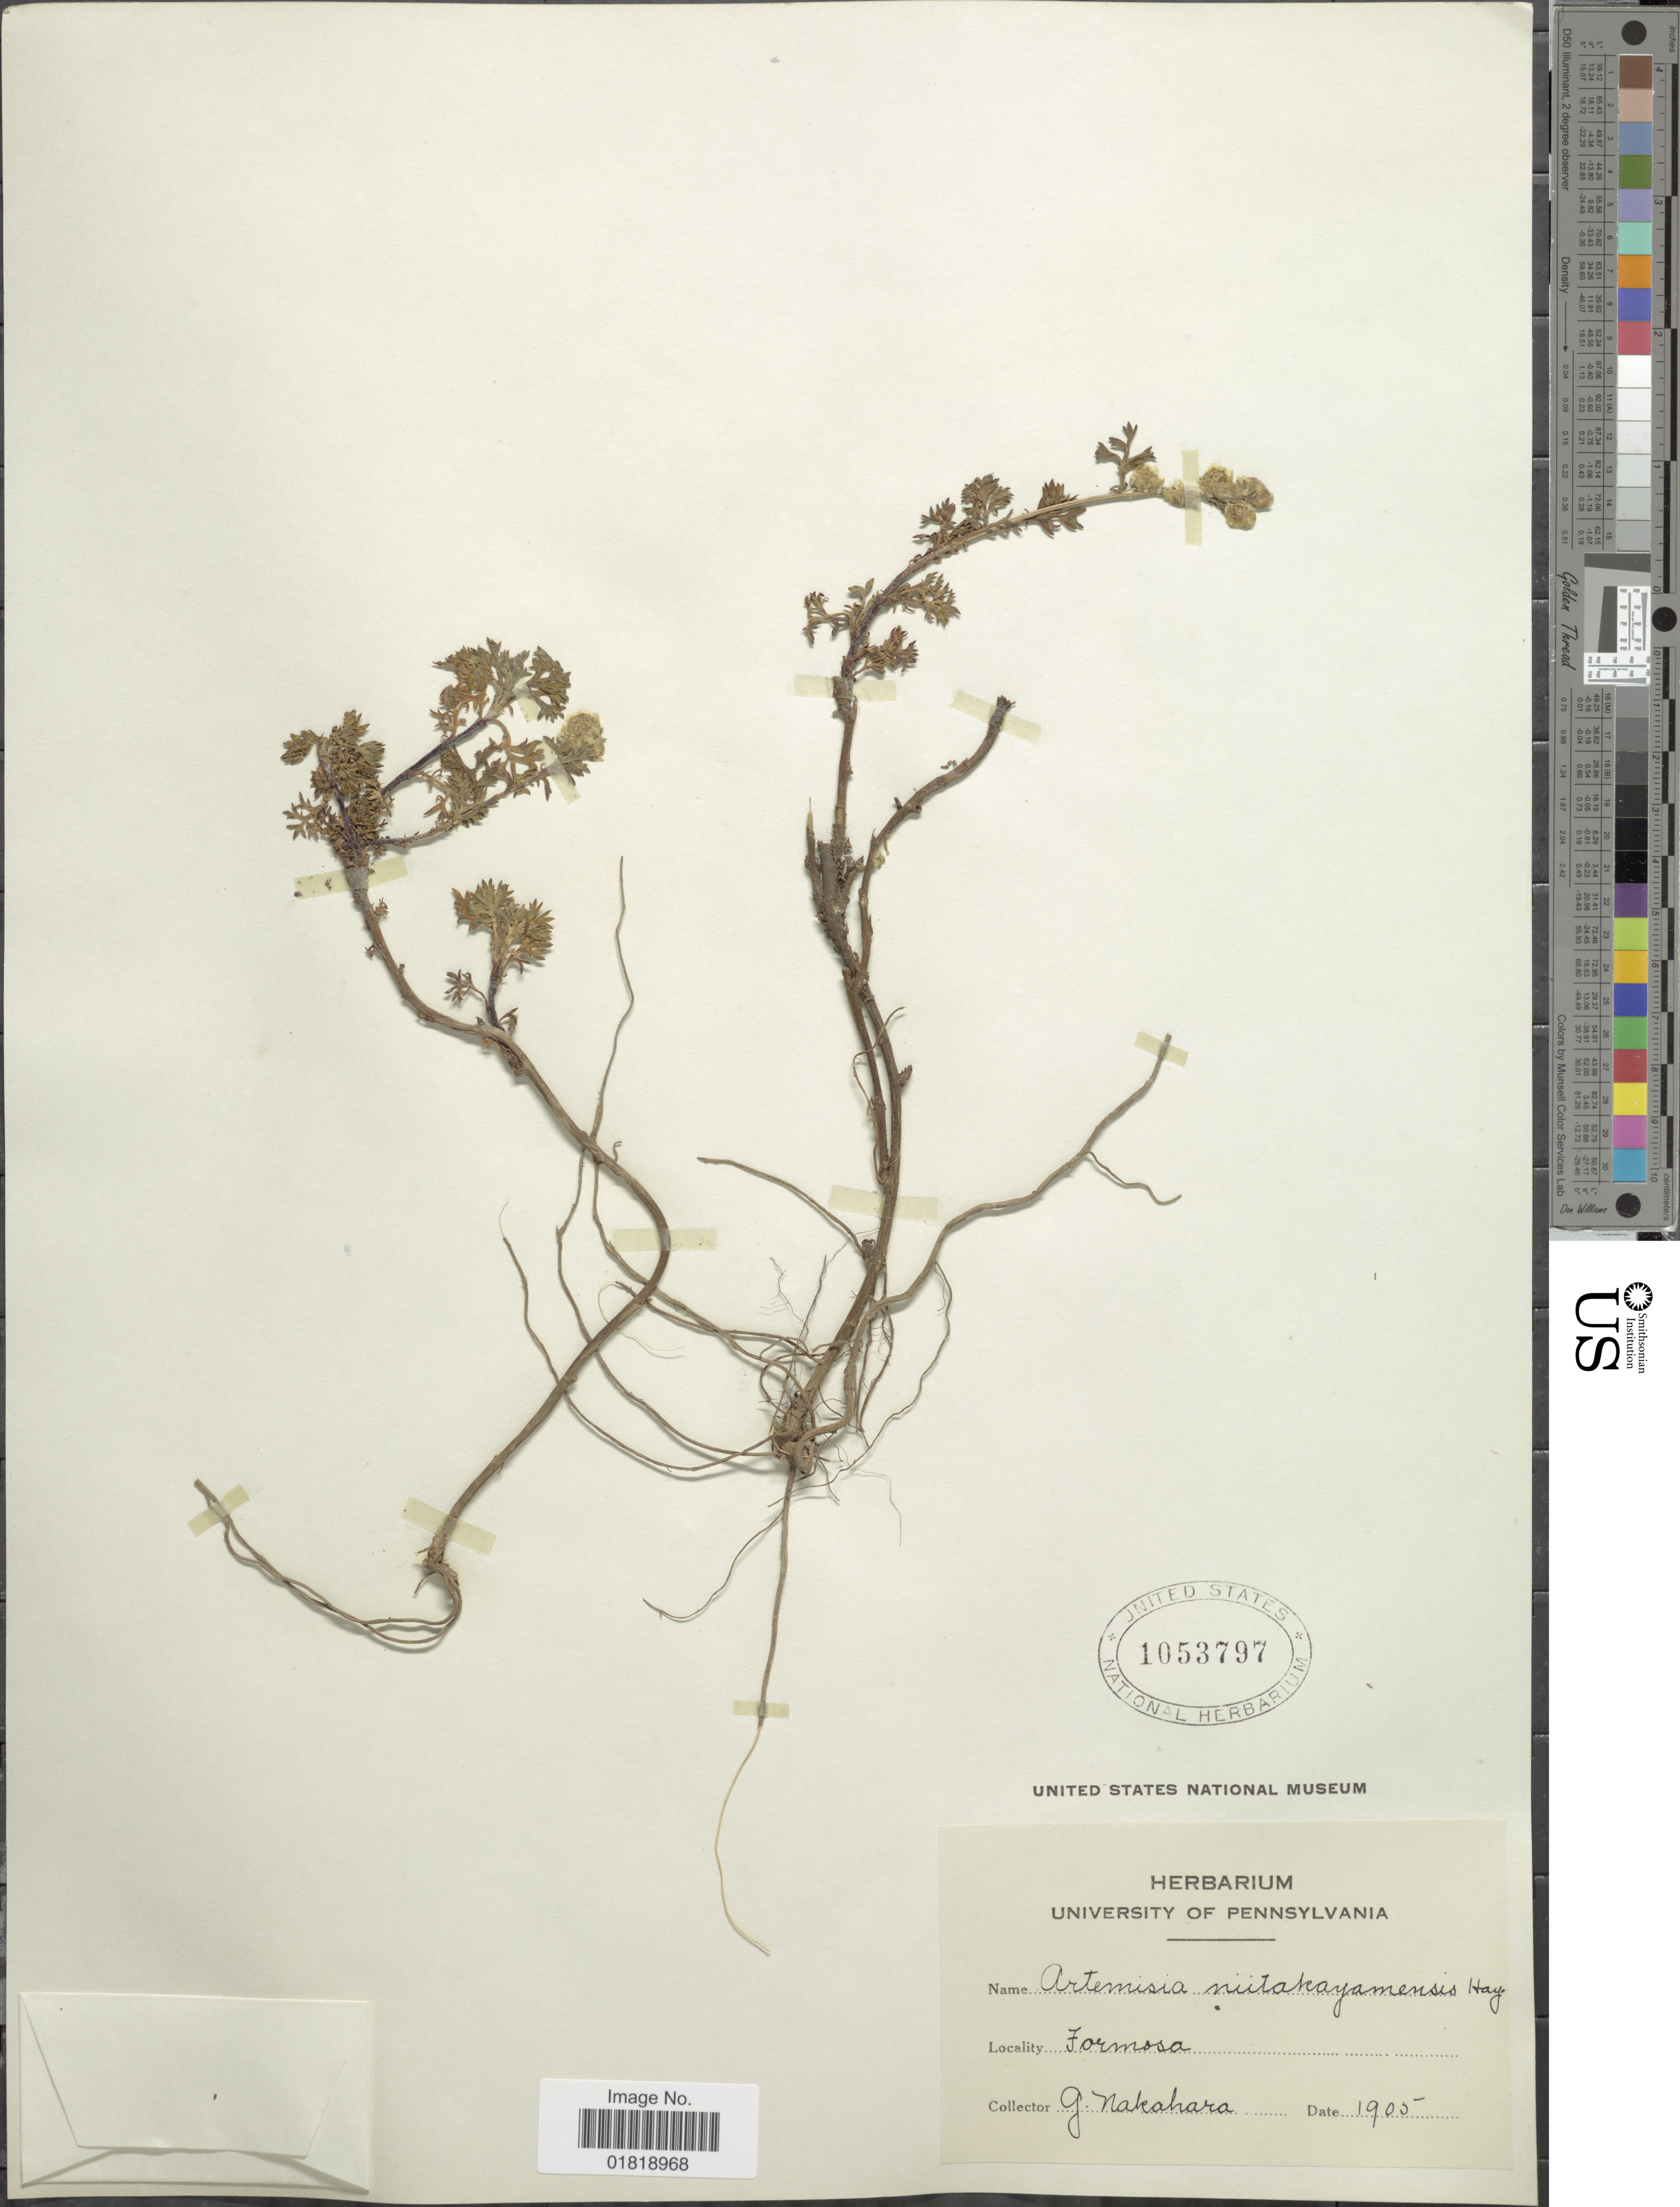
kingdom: Plantae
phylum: Tracheophyta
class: Magnoliopsida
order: Asterales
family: Asteraceae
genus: Artemisia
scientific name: Artemisia niitakayamensis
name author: Hayata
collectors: G. Nakahara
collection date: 1905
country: Taiwan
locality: Formosa.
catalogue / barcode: US 1053797